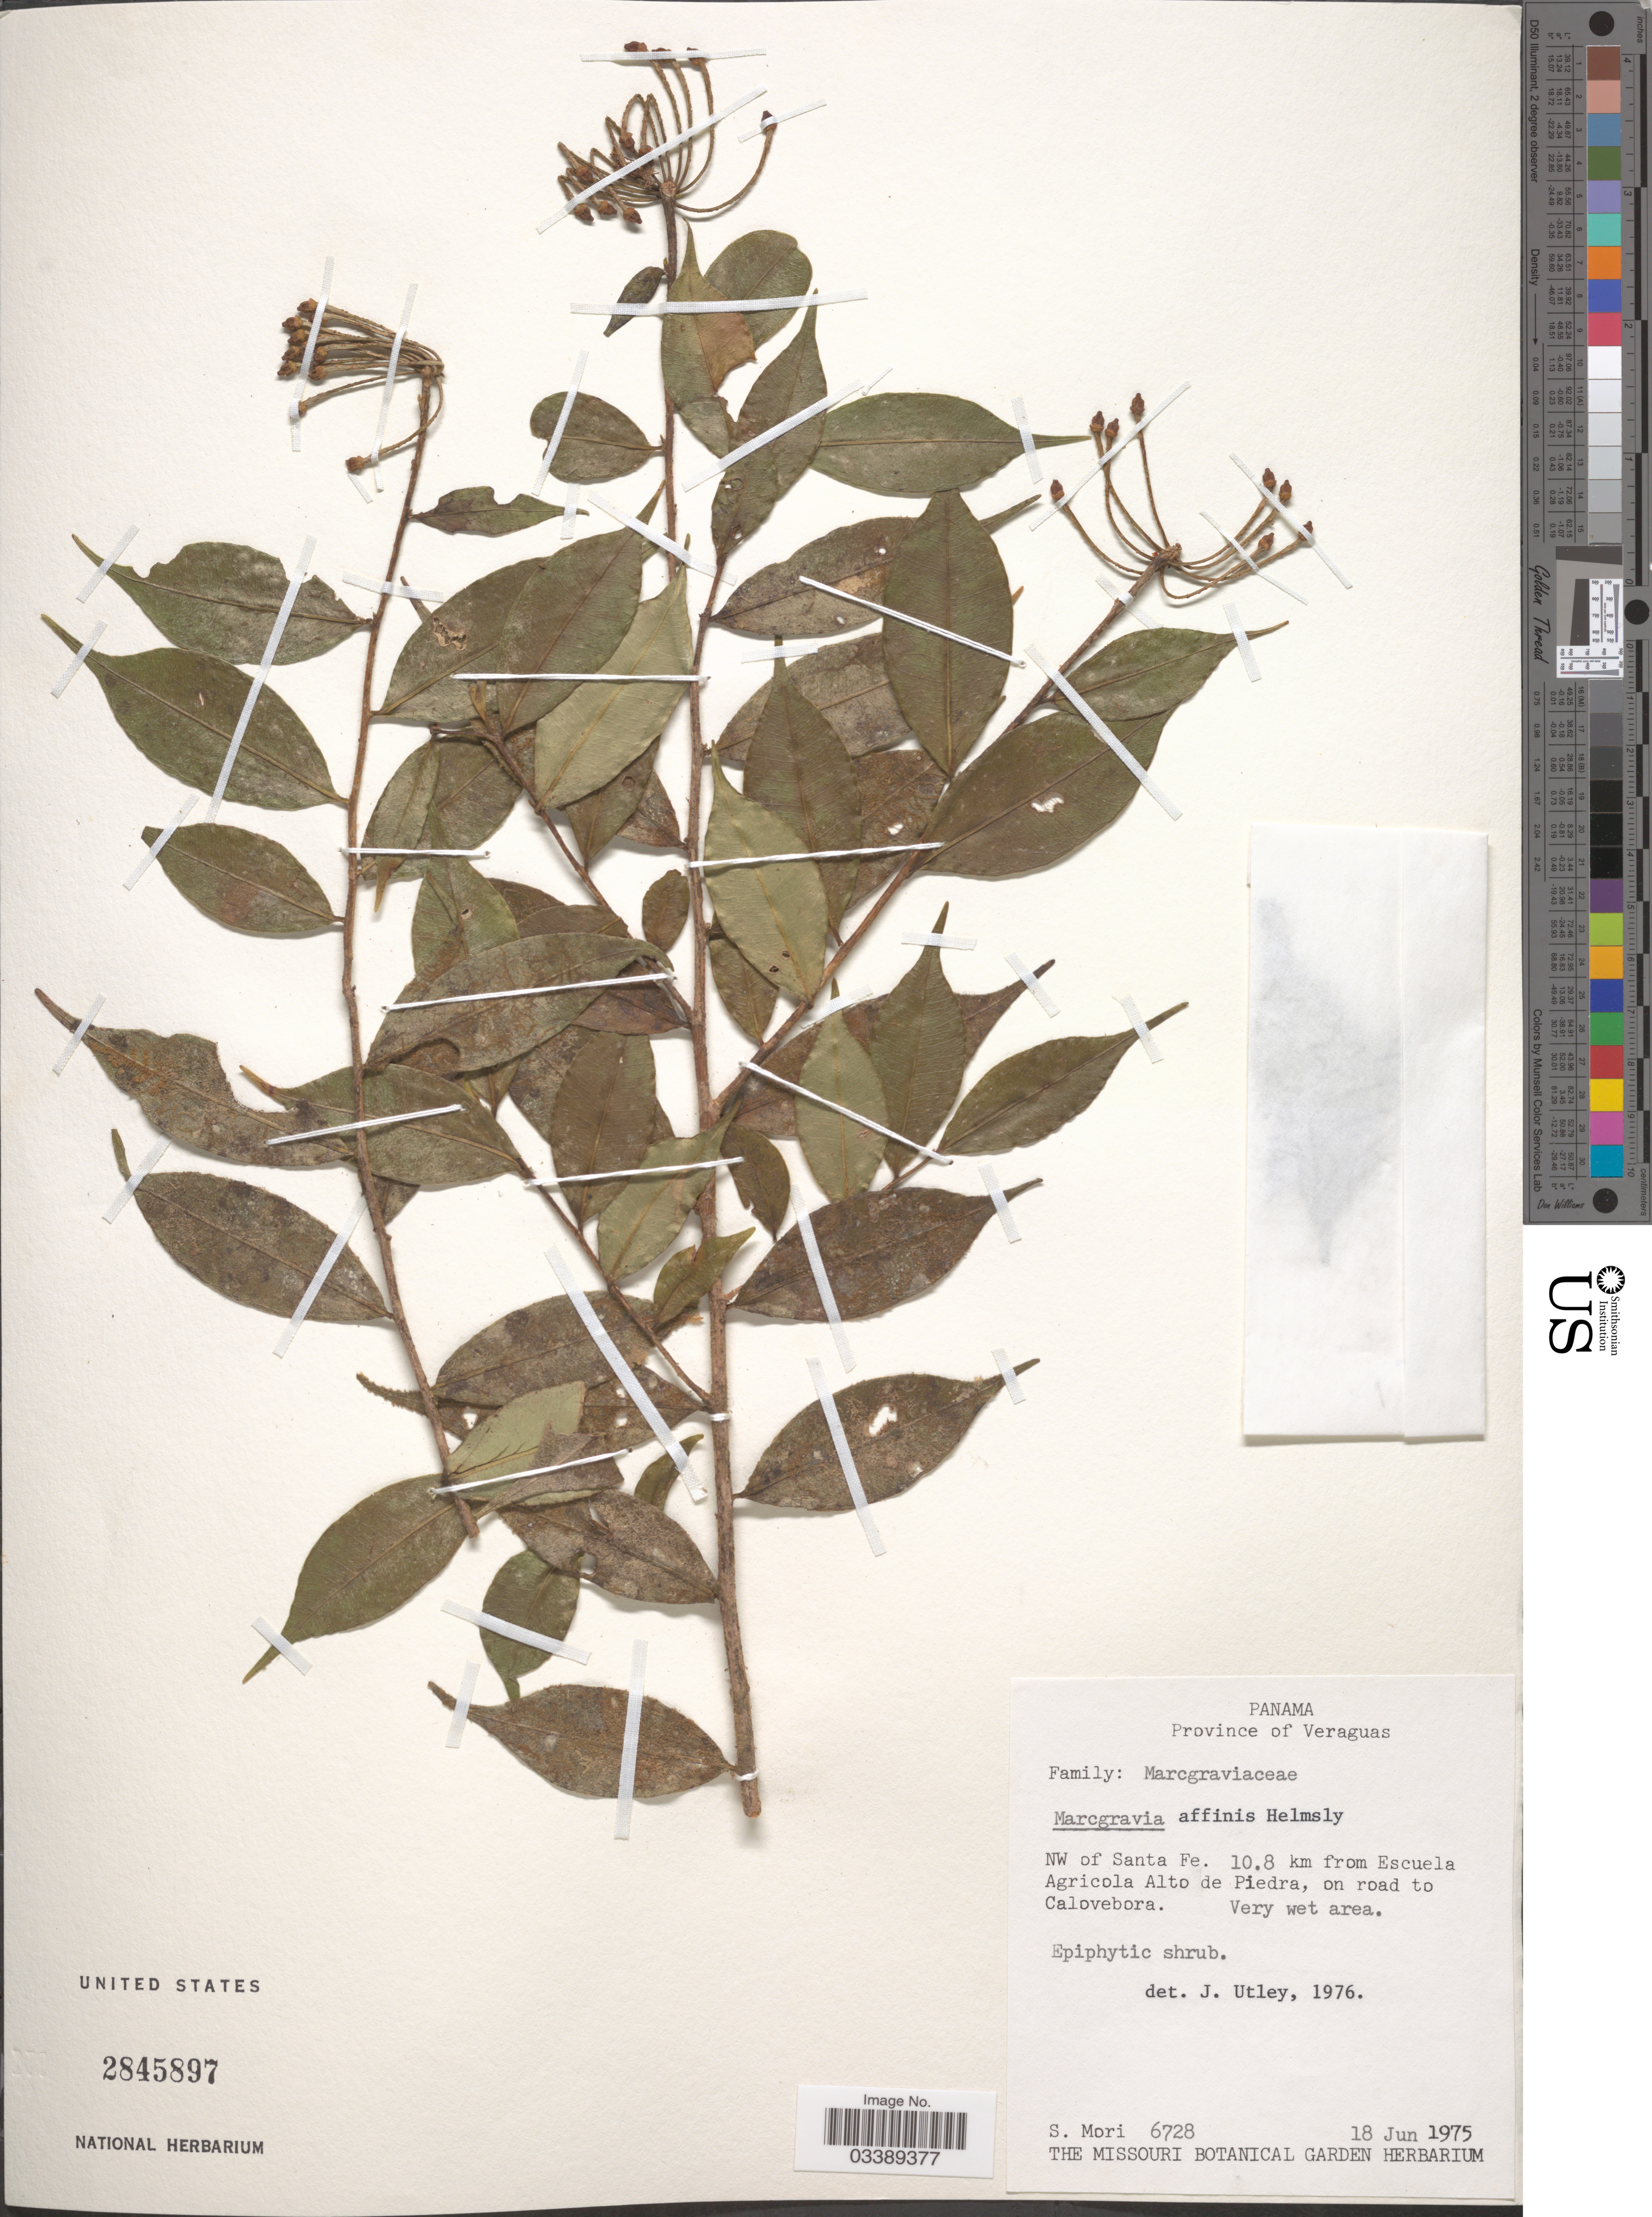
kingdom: Plantae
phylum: Tracheophyta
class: Magnoliopsida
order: Ericales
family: Marcgraviaceae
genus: Marcgravia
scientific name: Marcgravia affinis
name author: Hemsl.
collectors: S. Mori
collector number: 6728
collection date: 1975-06-18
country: Panama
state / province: Veraguas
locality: NW of Santa Fe. 10.8 km from Escuela Agricola Alto de Piedra, on road to Calovebora.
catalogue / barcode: US 2845897